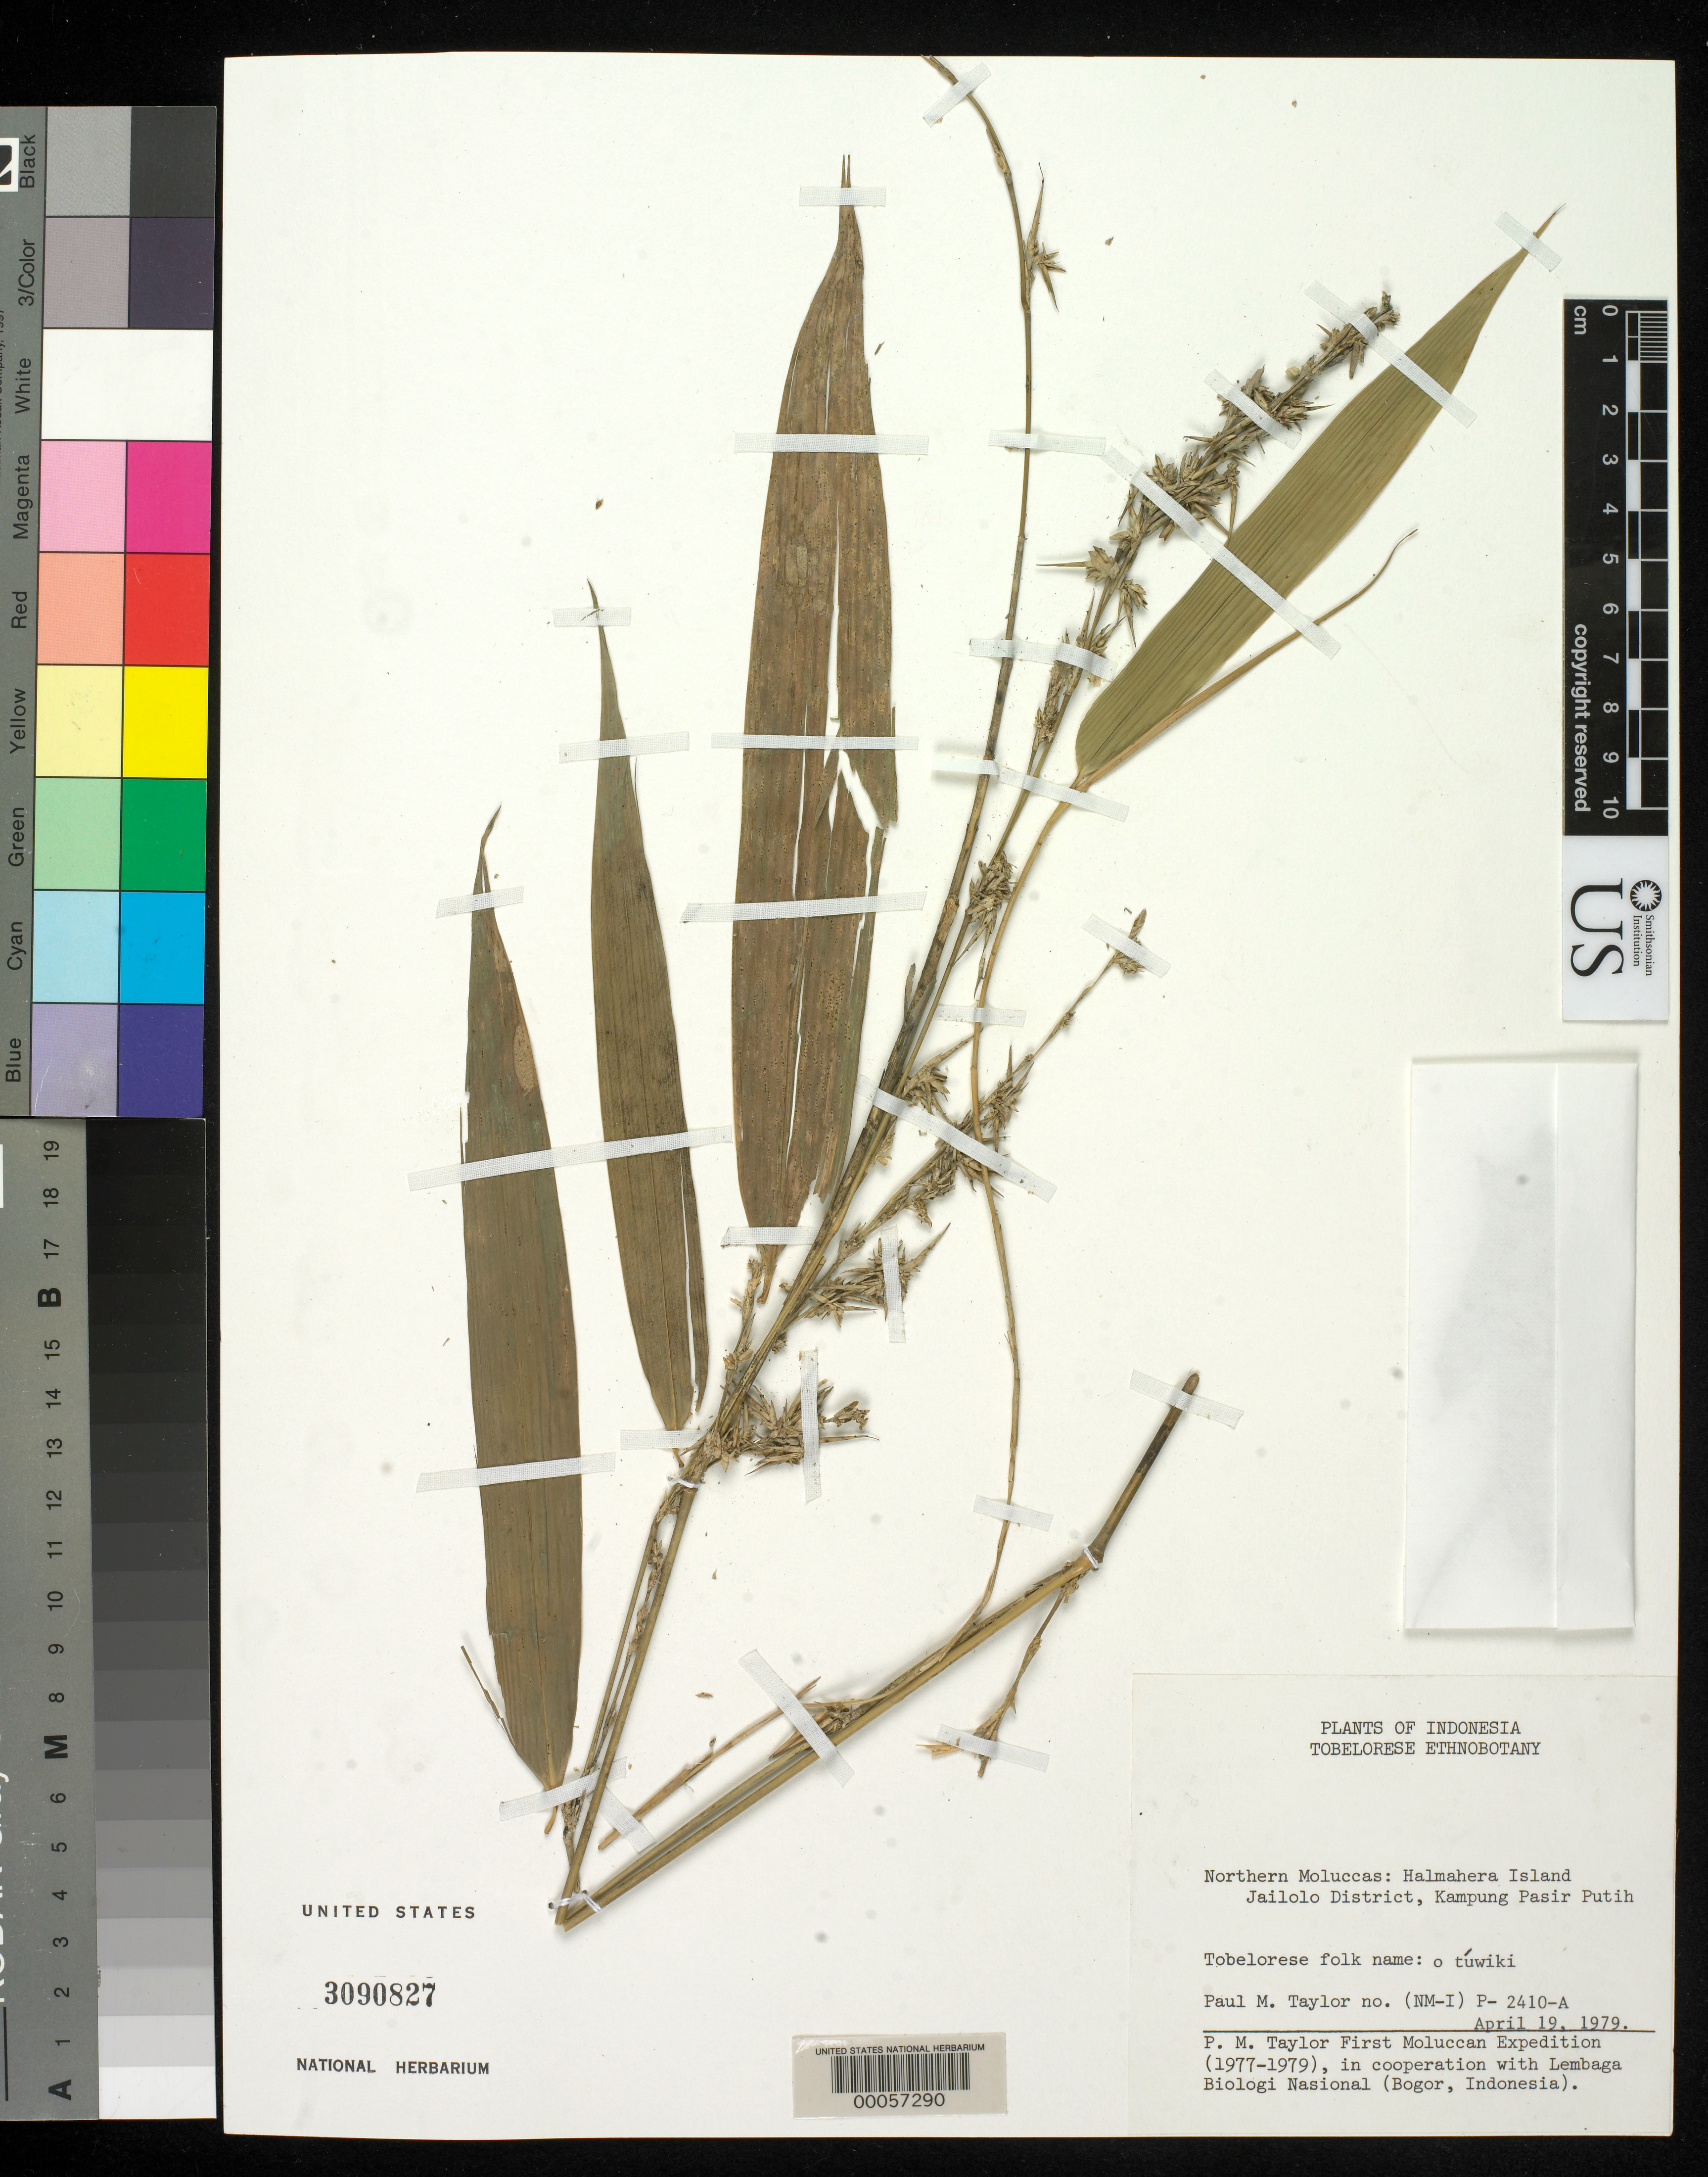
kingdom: Plantae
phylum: Tracheophyta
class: Liliopsida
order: Poales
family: Poaceae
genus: Schizostachyum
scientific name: Schizostachyum lima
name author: (Blanco) Merr.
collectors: P. M. Taylor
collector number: P-2410-a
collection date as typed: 19 Apr 1979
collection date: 1979-04-19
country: Indonesia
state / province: Maluku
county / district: Maluku Utara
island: Halmahera Island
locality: Jailolo dist., Kampung Pasir Putih [Moluccas]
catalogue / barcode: US 3090827